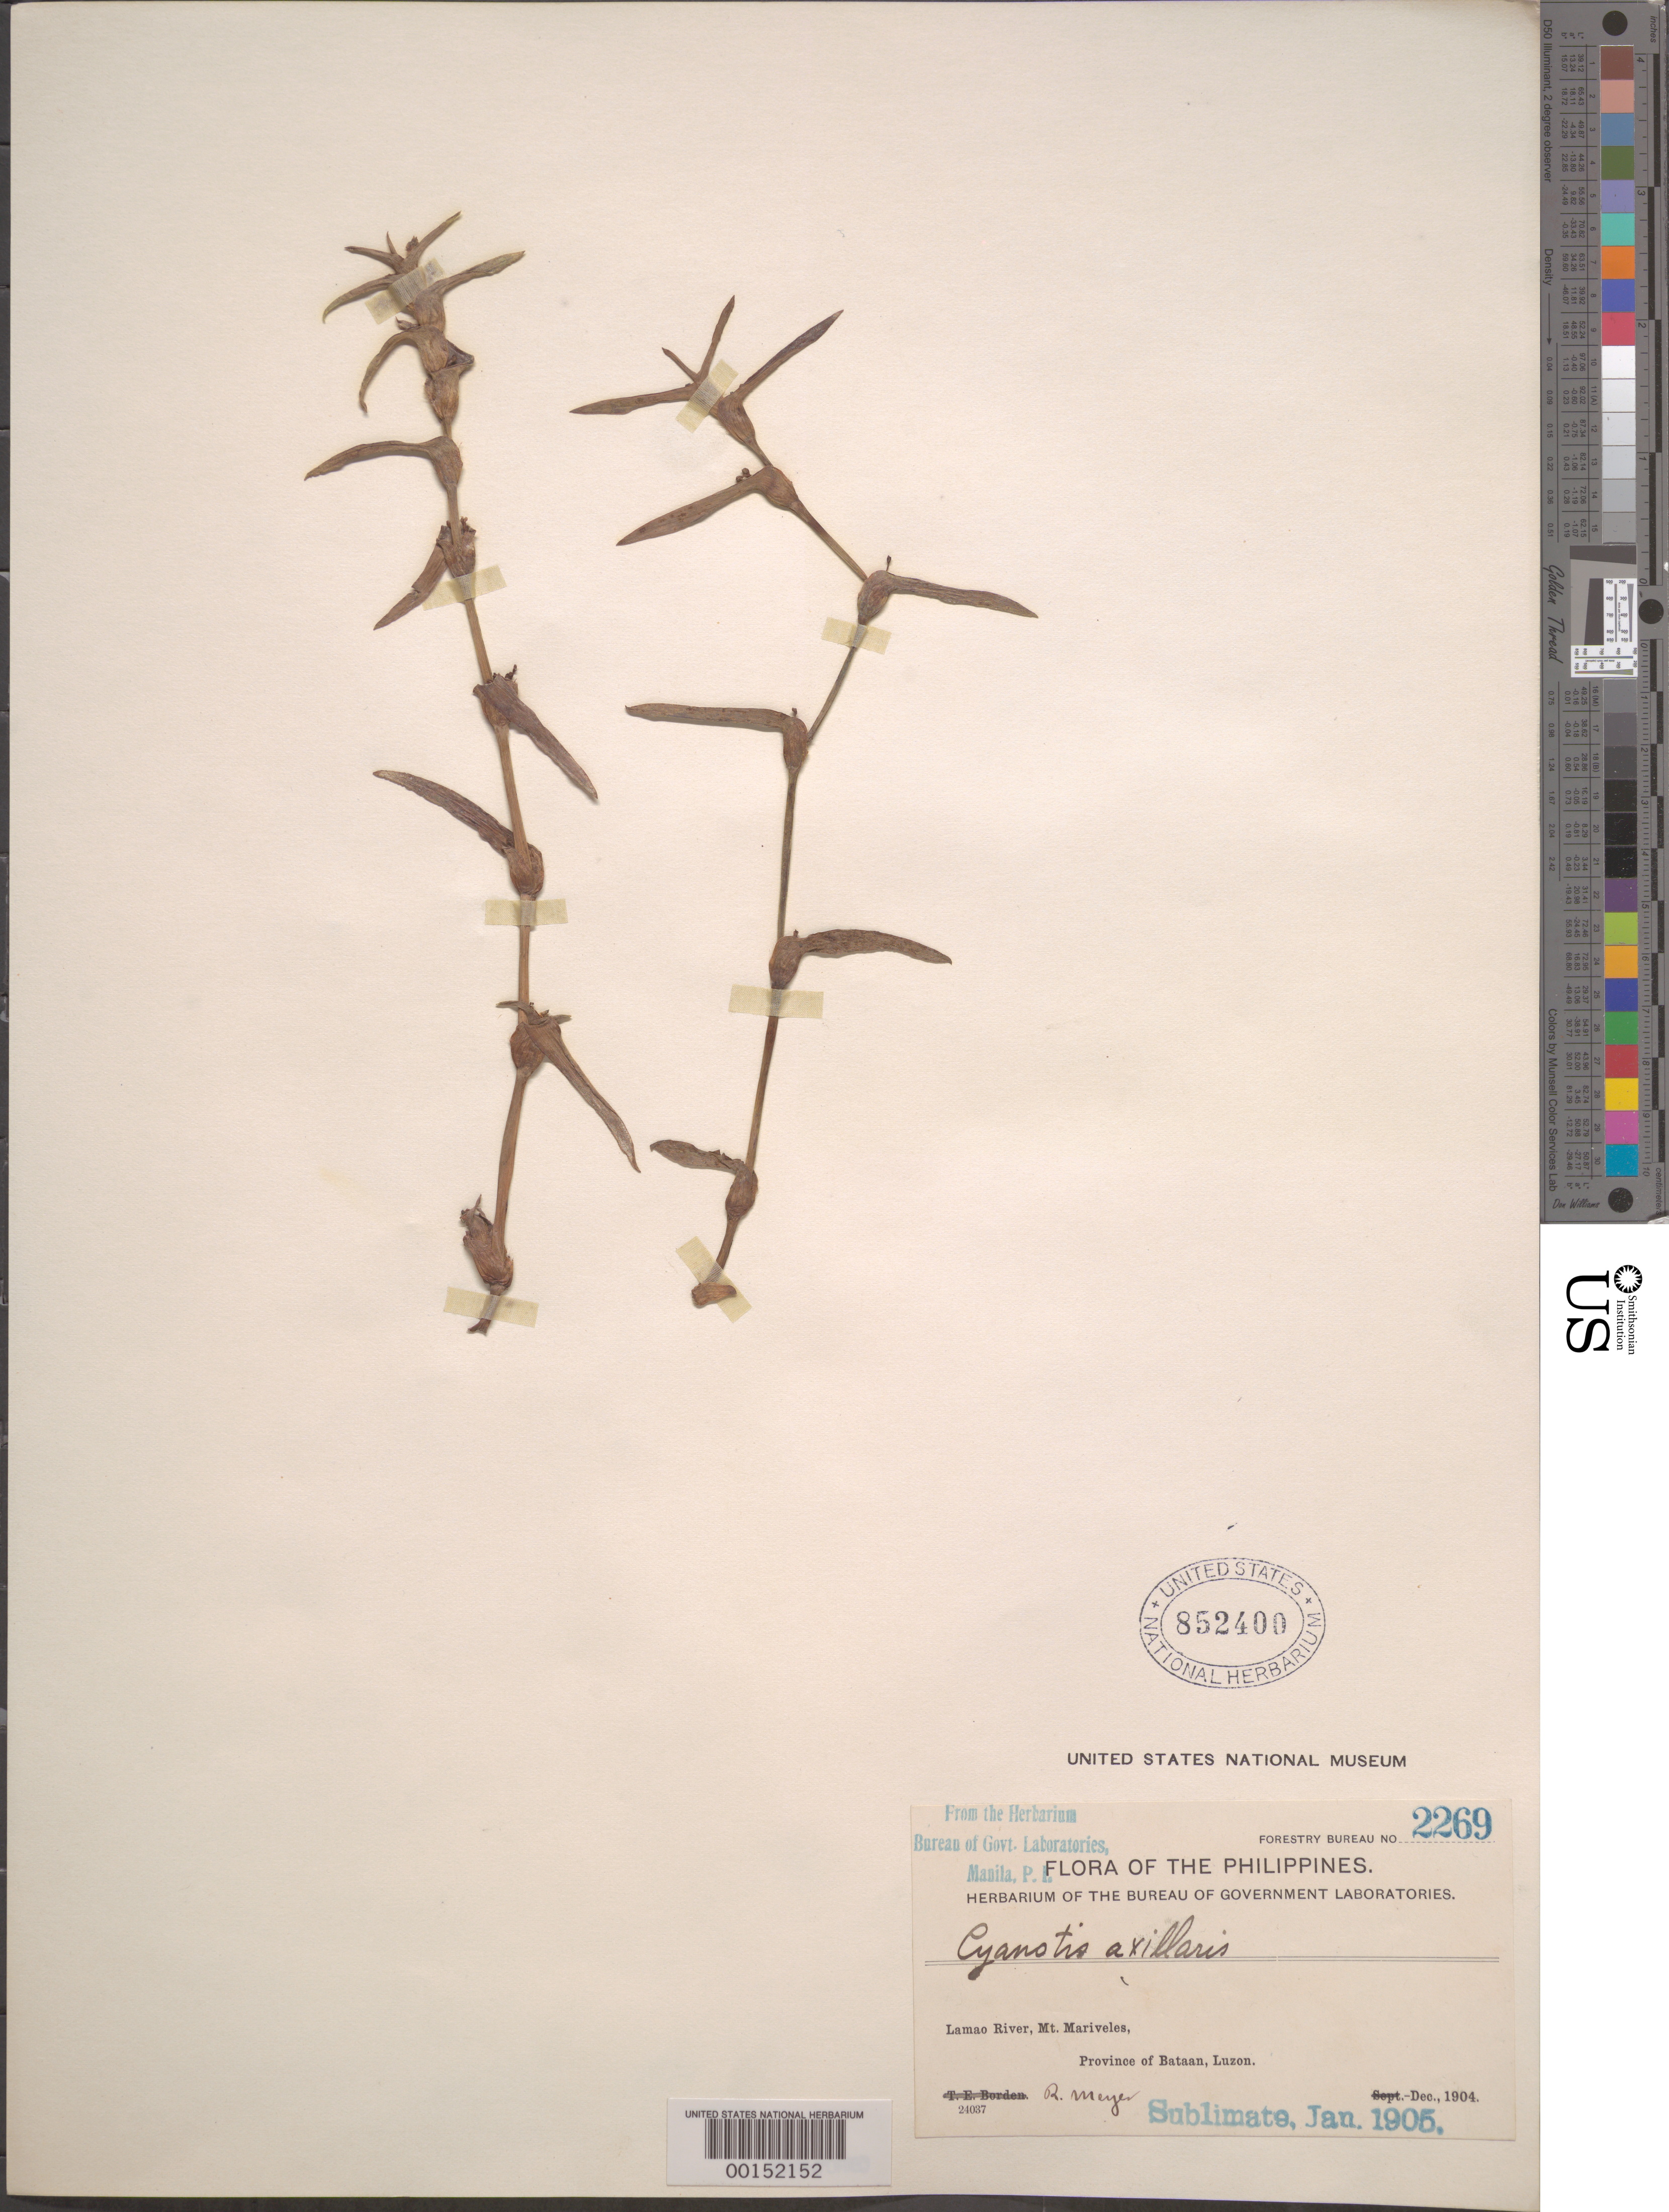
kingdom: Plantae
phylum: Tracheophyta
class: Liliopsida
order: Commelinales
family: Commelinaceae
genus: Cyanotis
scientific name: Cyanotis axillaris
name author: (L.) D. Don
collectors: R. Meyer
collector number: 2269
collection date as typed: Dec 1904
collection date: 1904-12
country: Philippines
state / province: Central Luzon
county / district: Bataan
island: Luzon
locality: Lamao River, Mt. Mariveles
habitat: Riverbank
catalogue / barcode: US 852400